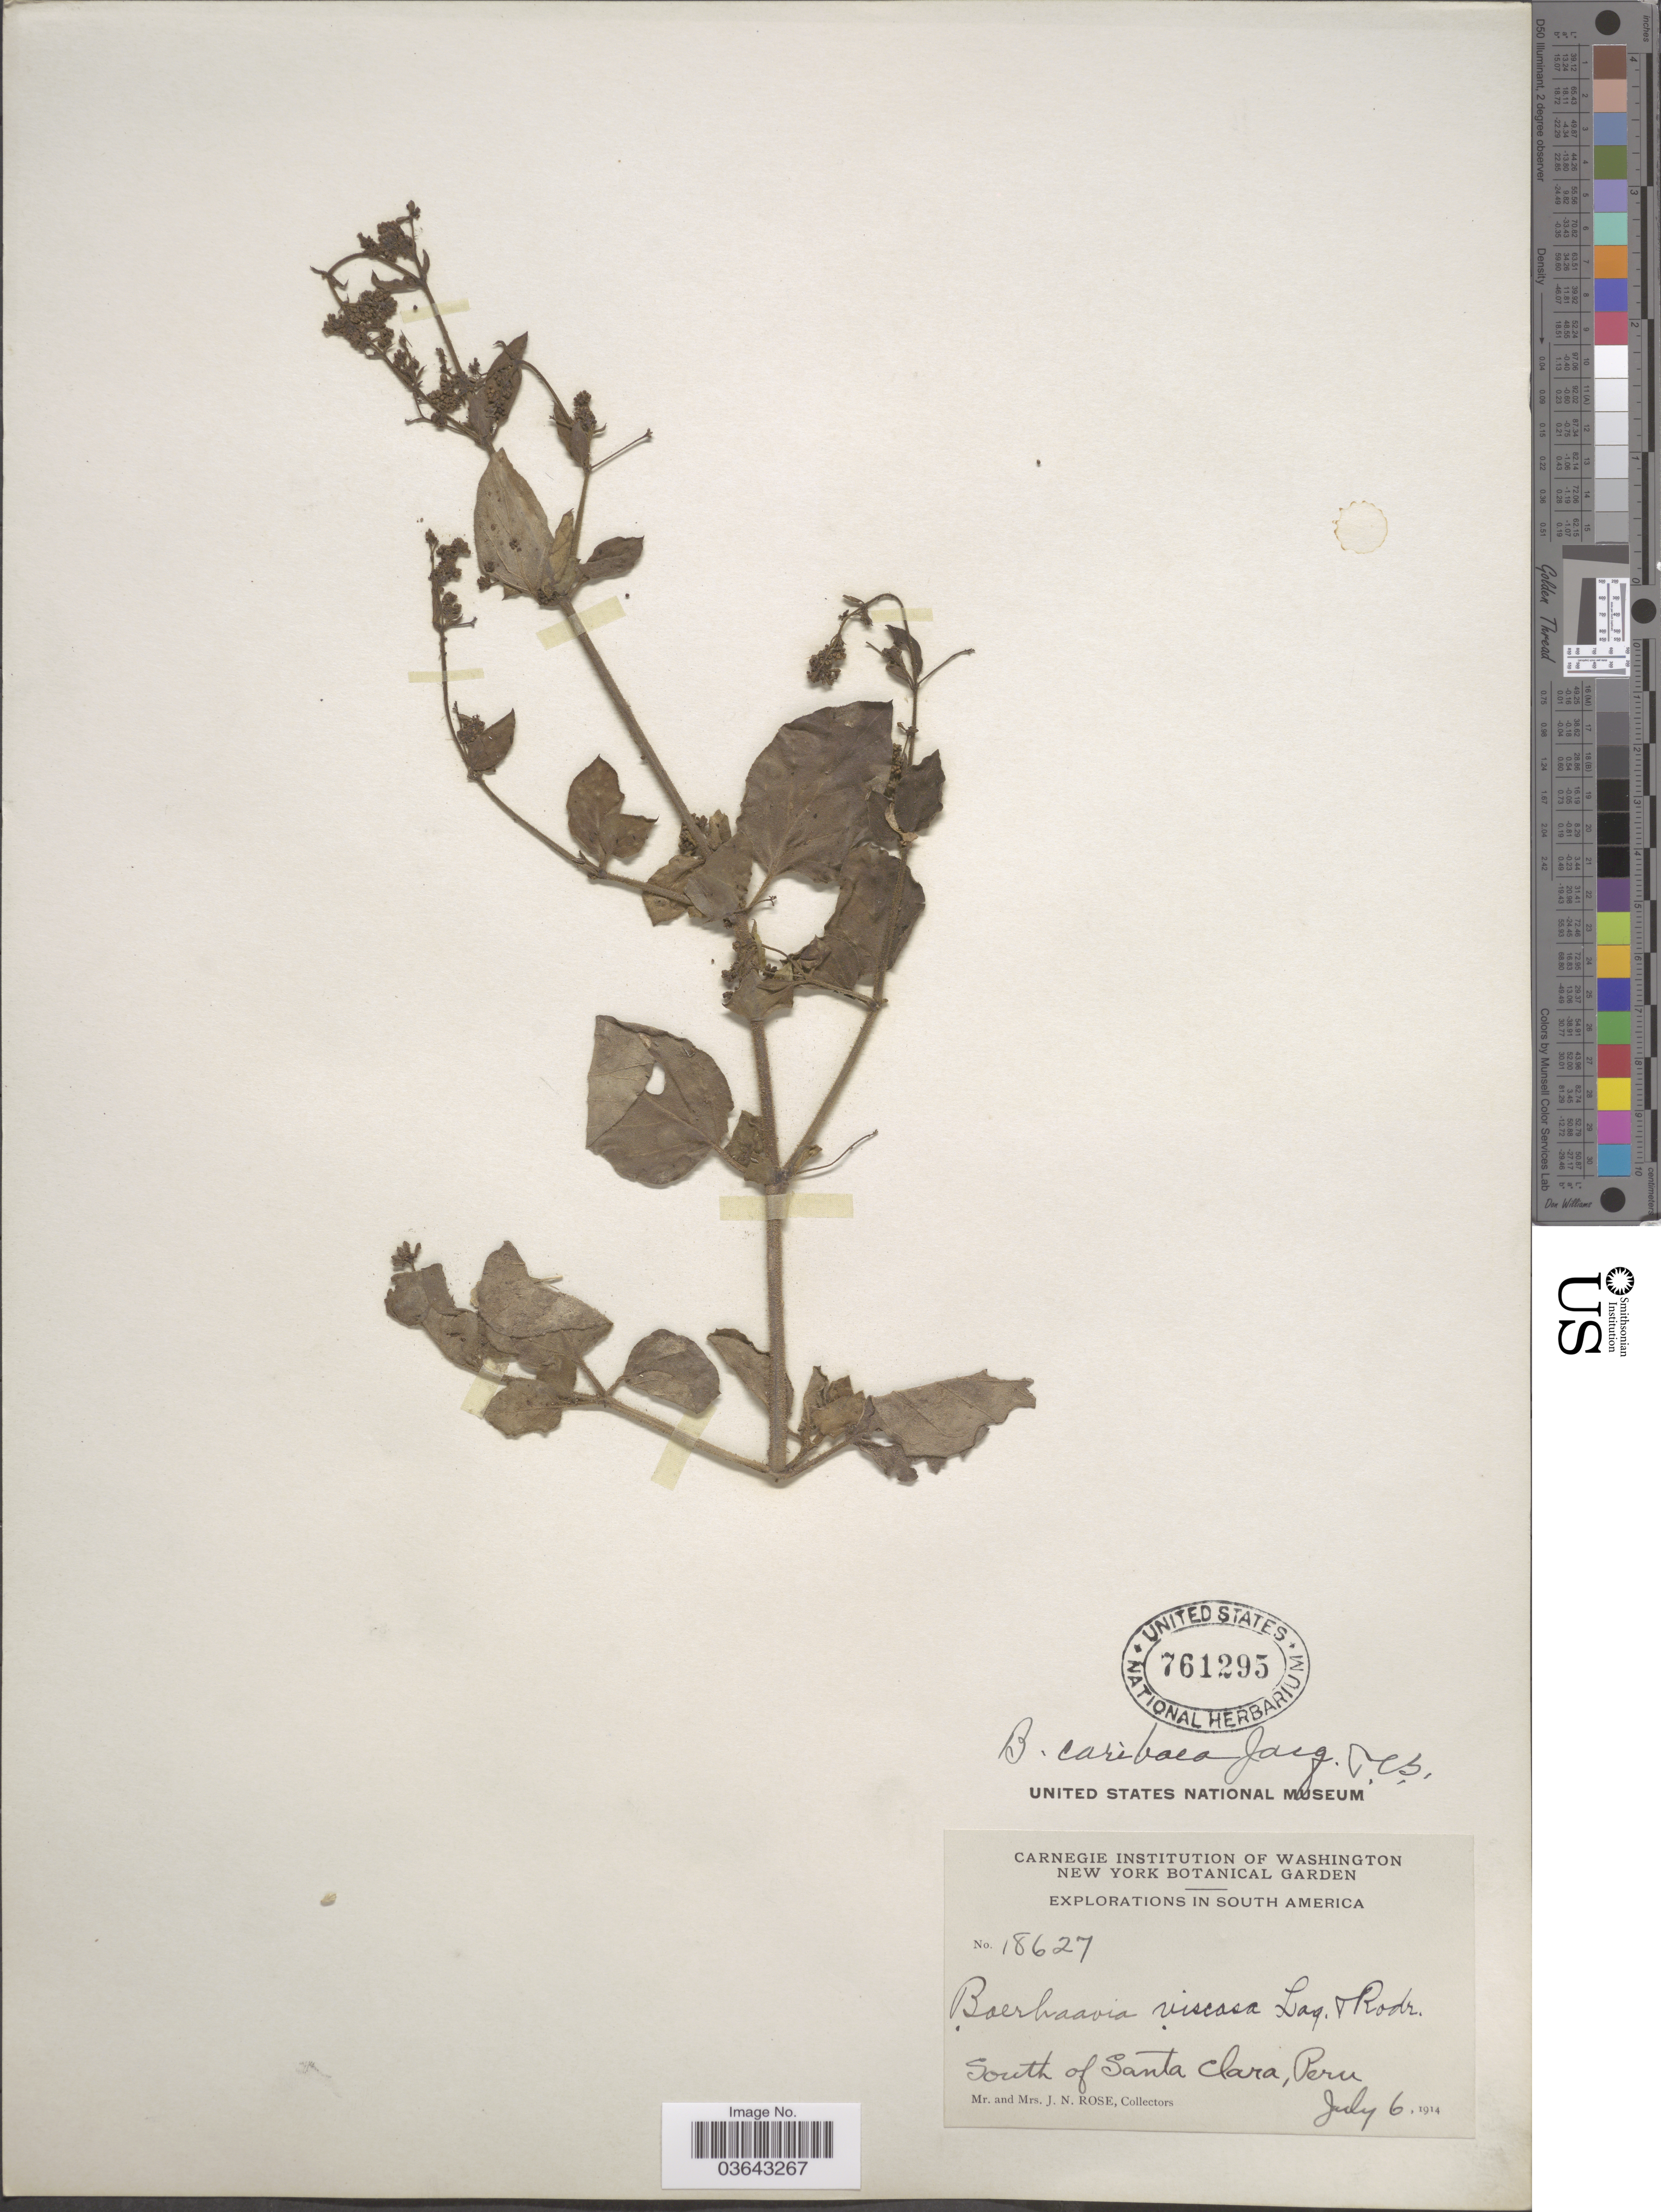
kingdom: Plantae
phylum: Tracheophyta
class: Magnoliopsida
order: Caryophyllales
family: Nyctaginaceae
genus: Boerhavia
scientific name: Boerhavia diffusa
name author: L.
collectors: J. N. Rose & L. B. Rose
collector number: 18627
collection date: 1914-07-06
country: Peru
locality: South of Santa Clara.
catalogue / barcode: US 761295